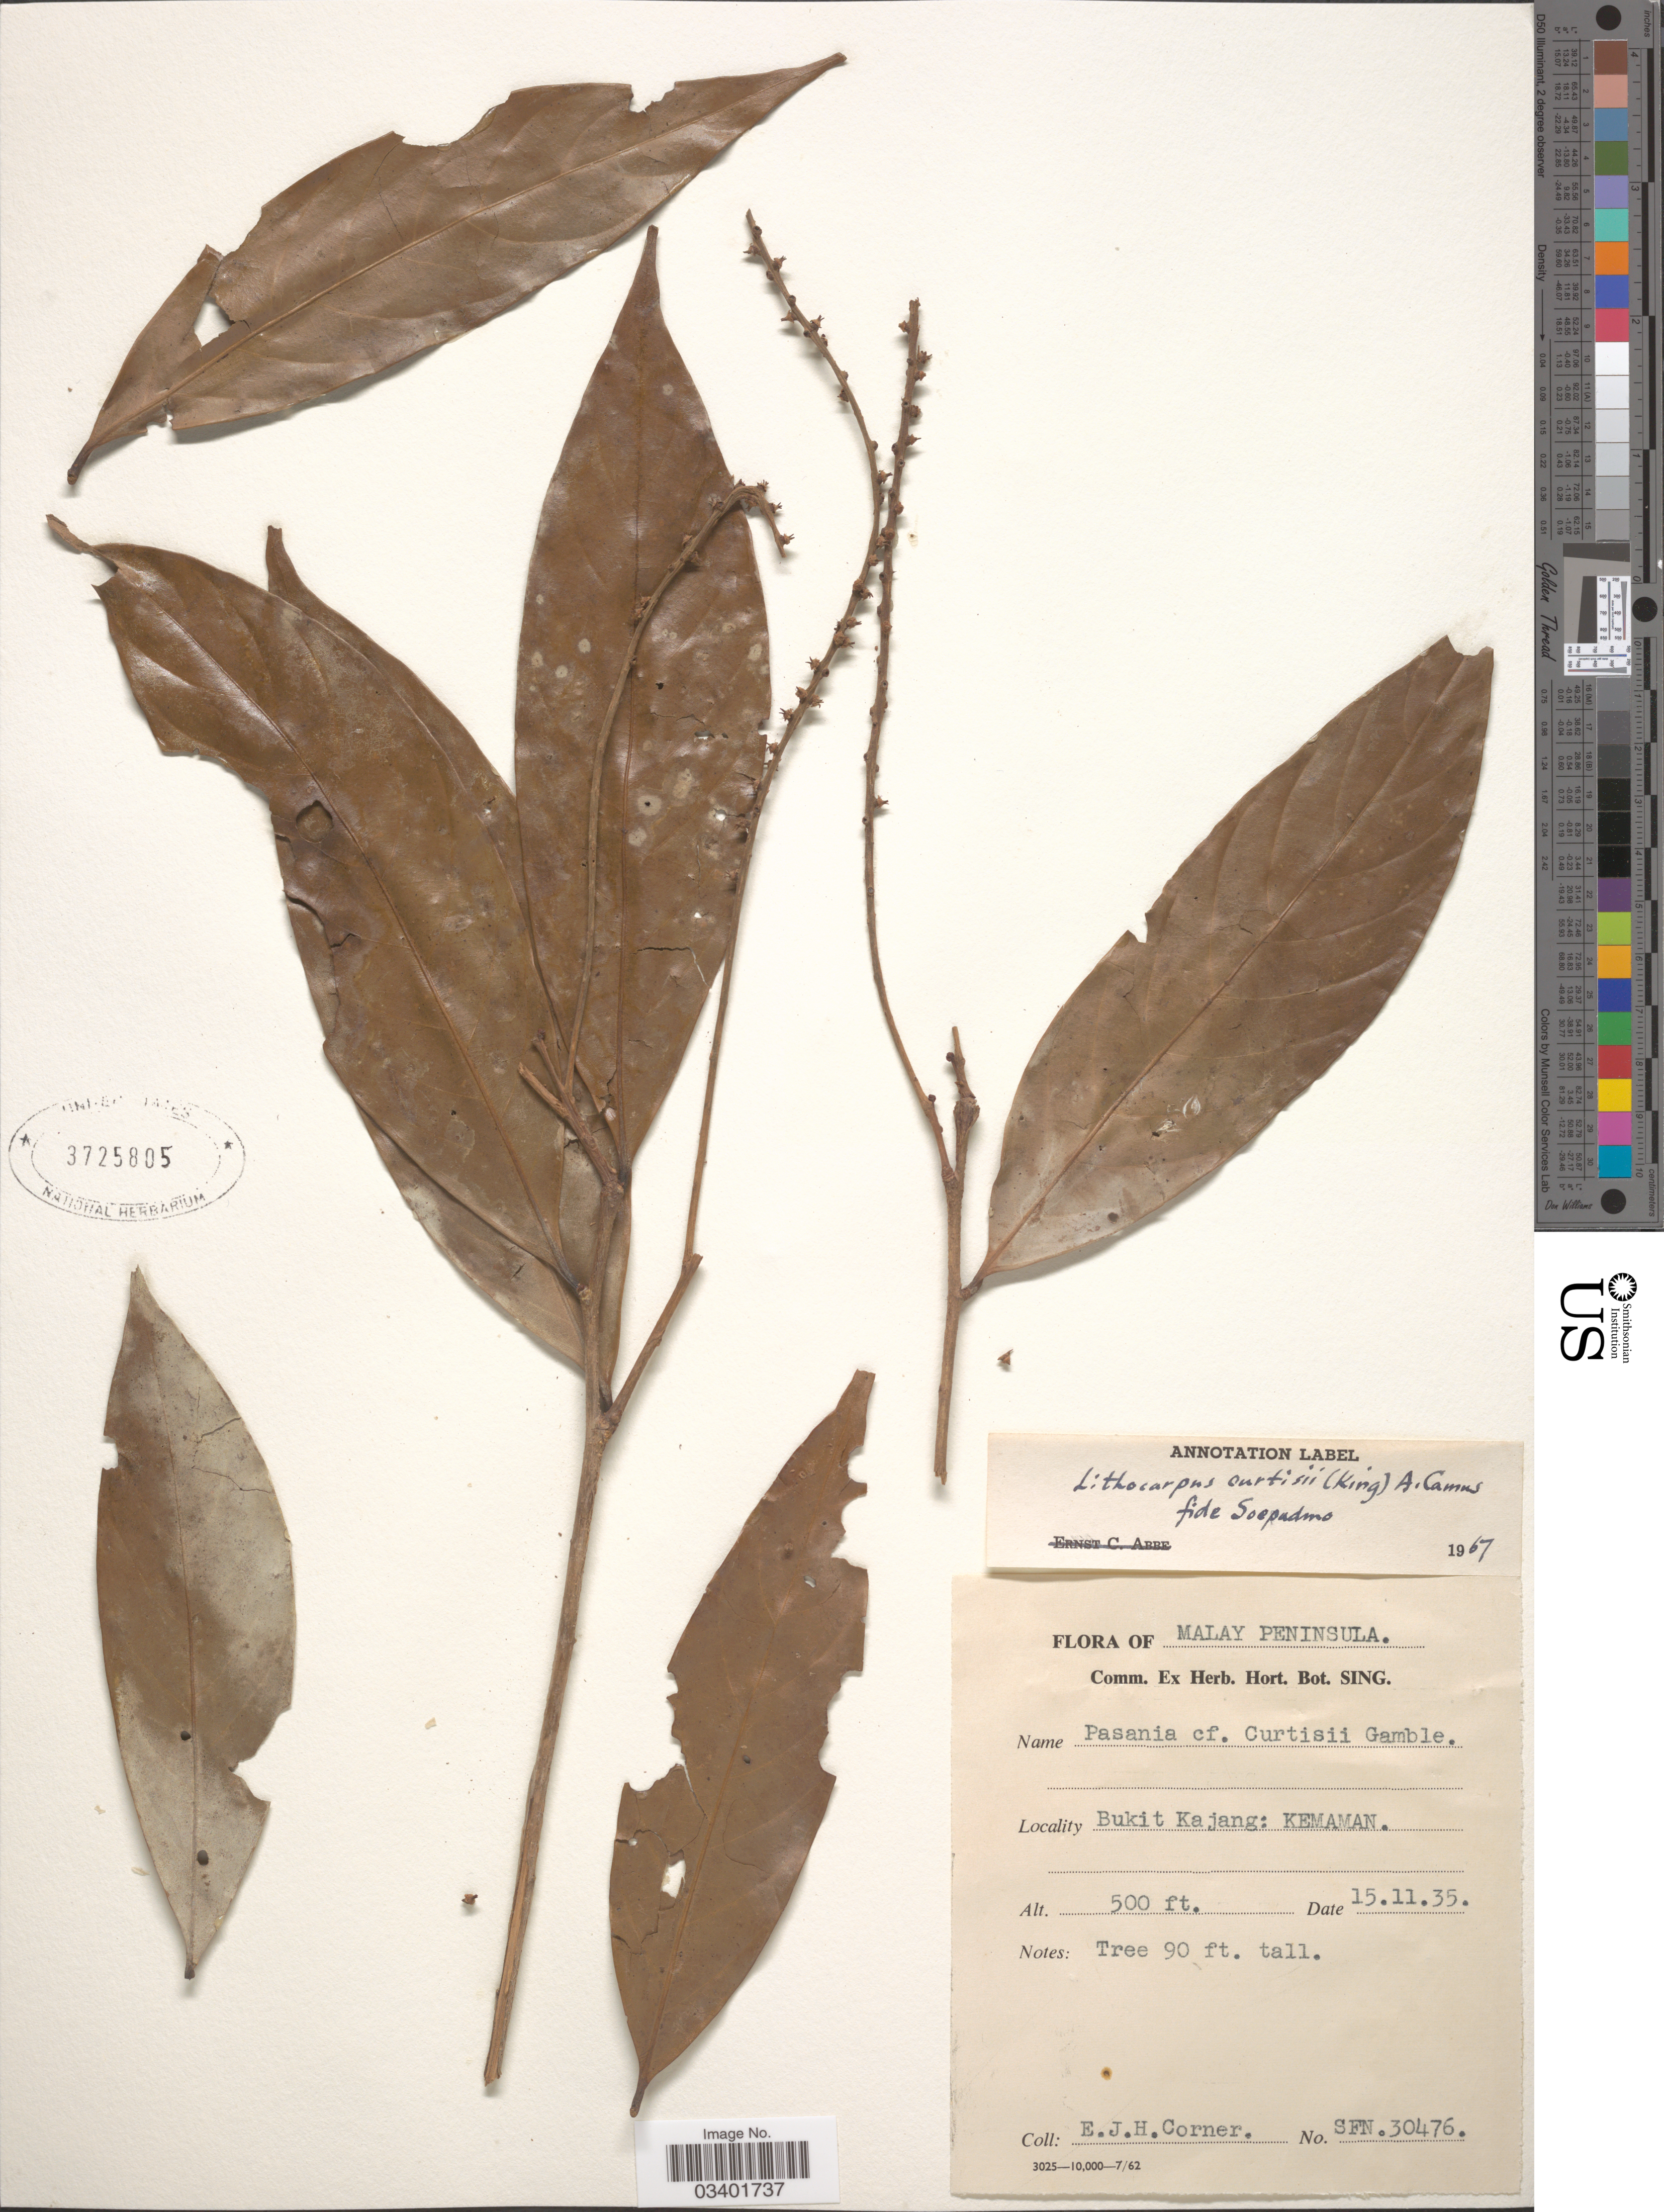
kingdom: Plantae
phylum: Tracheophyta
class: Magnoliopsida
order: Fagales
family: Fagaceae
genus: Lithocarpus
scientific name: Lithocarpus curtisii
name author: (R.M. King ex Hook. f.) A. Camus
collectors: E. Corner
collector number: SFN30476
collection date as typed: Transcribed d/m/y: 15/11/35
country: Malaysia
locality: Malay Peninsula. Bukit Kajang: Kemaman.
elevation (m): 152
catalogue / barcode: US 3725805